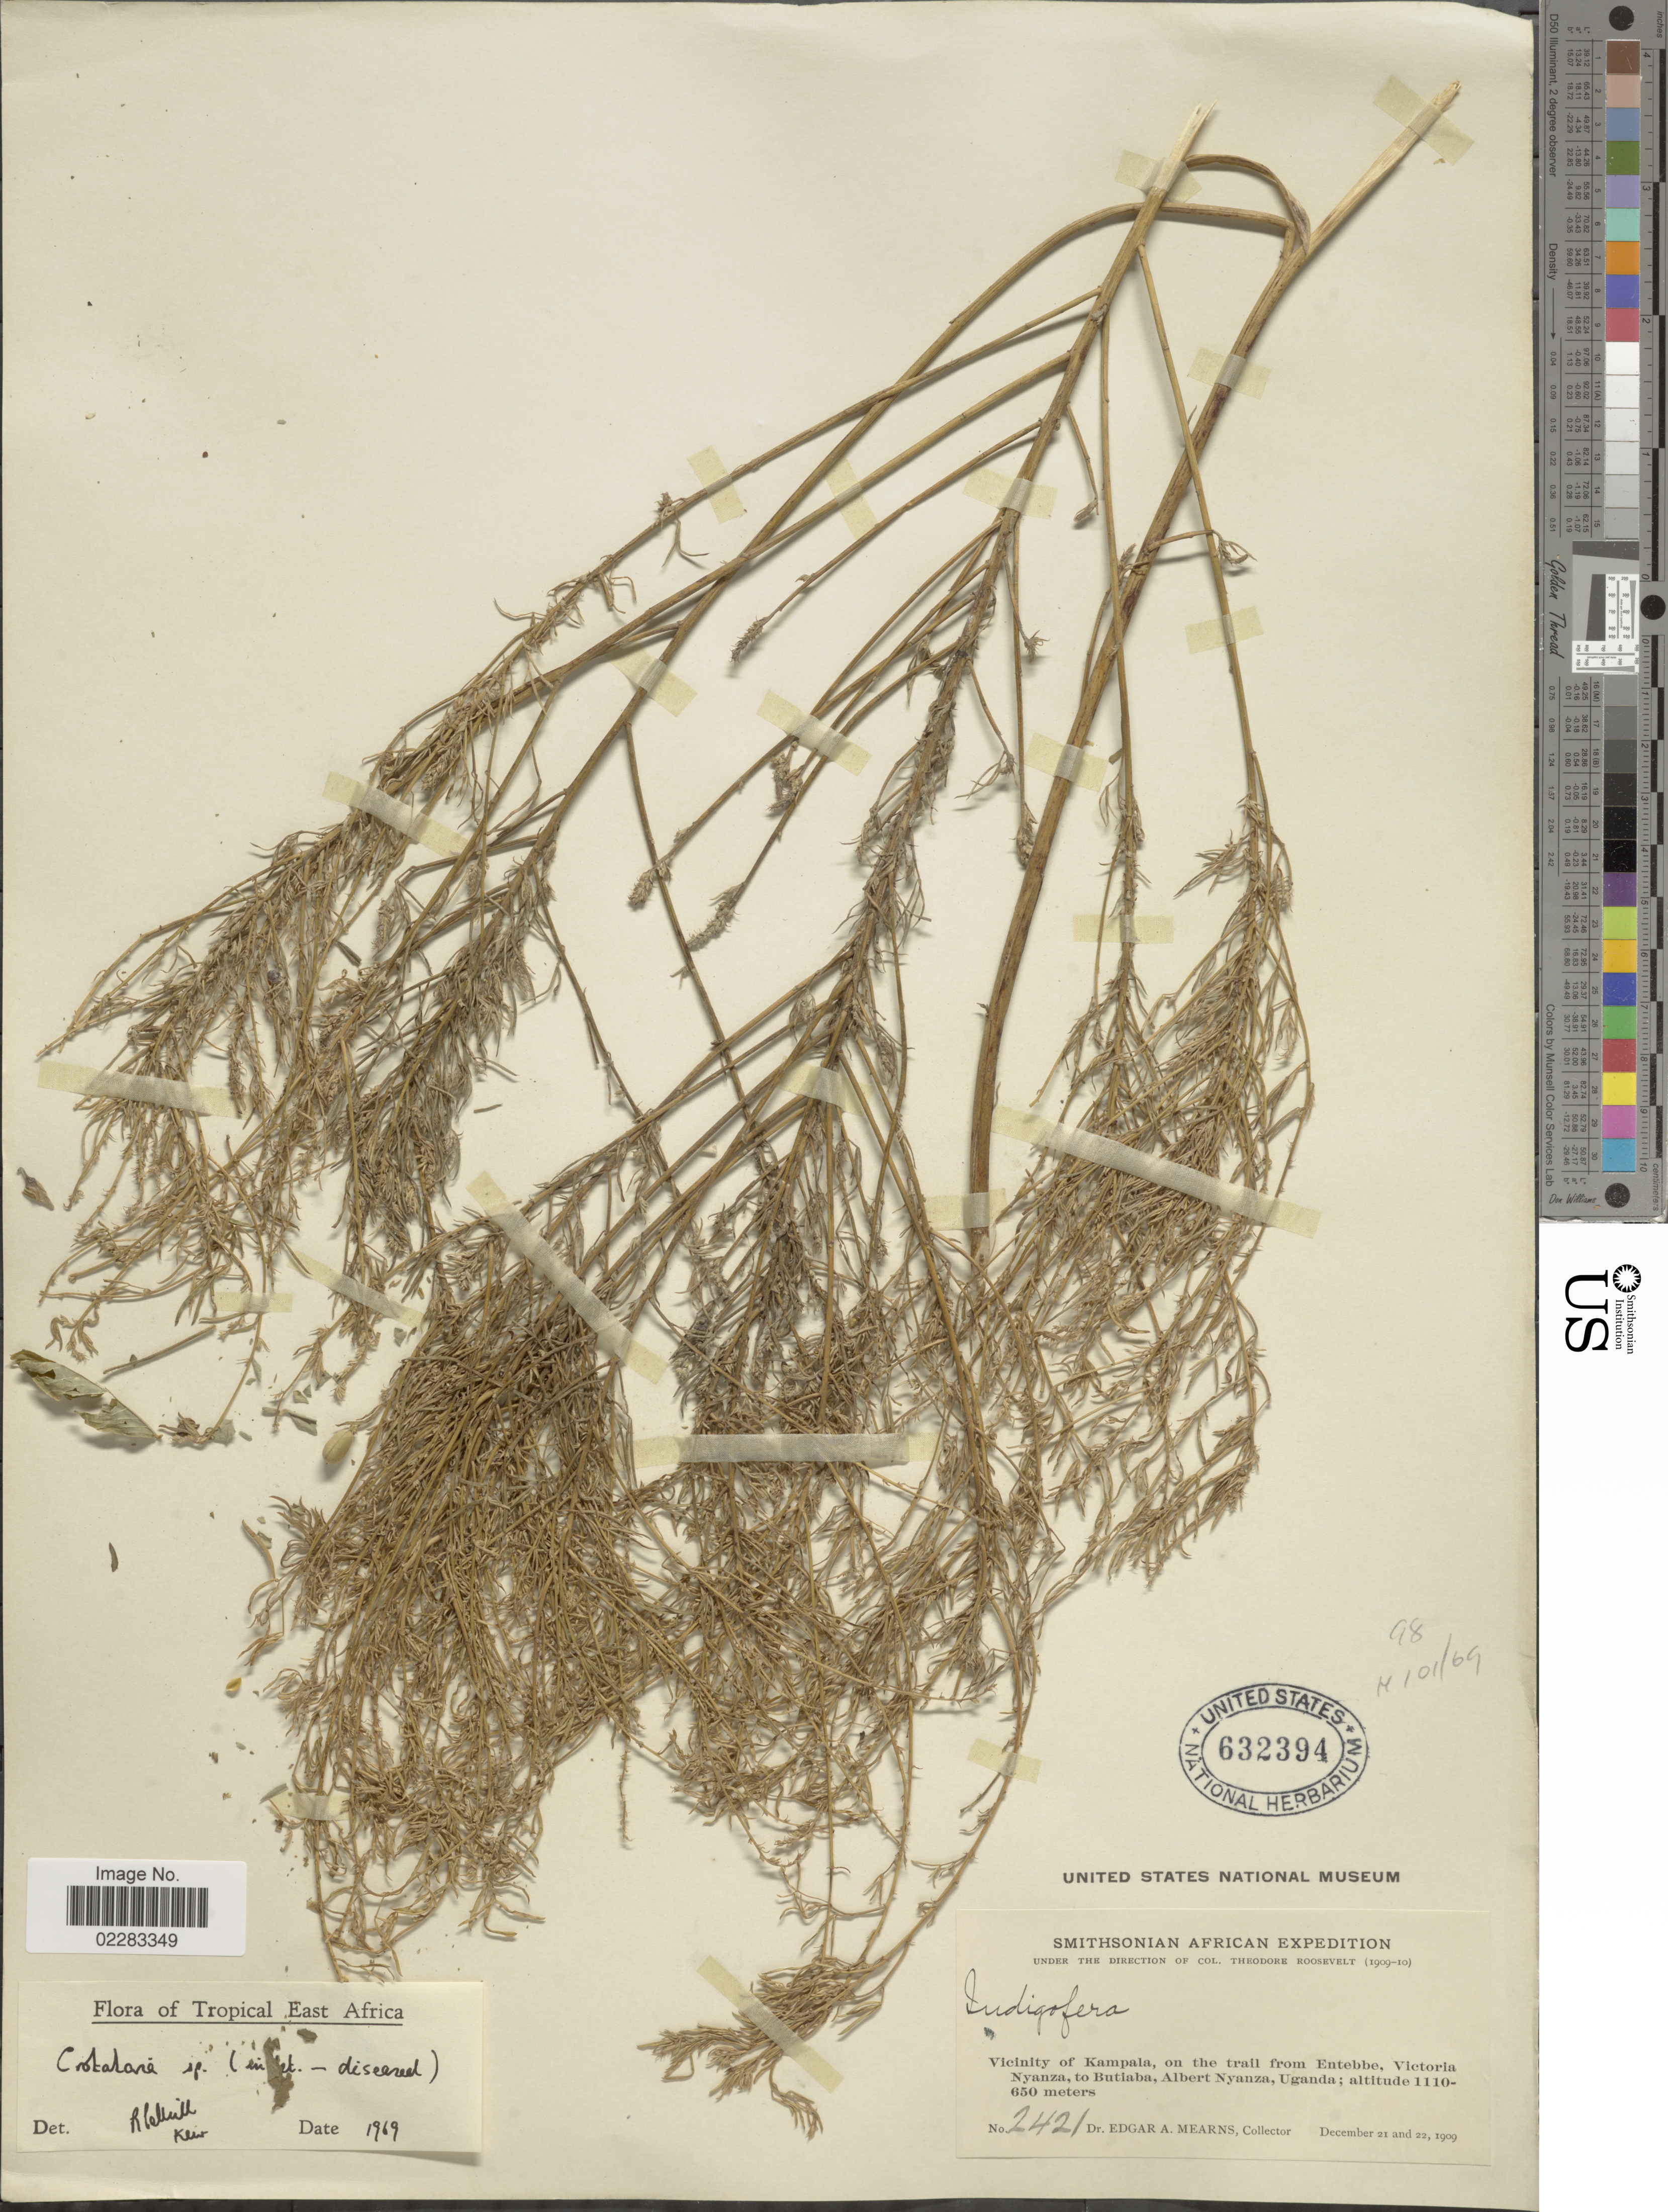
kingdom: Plantae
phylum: Tracheophyta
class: Magnoliopsida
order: Fabales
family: Fabaceae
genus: Crotalaria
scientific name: Crotalaria sp.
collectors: E. A. Mearns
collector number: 2421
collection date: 1909-12-21/1909-12-22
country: Uganda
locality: Vicinity of Kampala, on the trail from Entebbe, Victoria Nyanza, to Butiaba, Albert Nyanza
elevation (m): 650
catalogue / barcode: US 632394